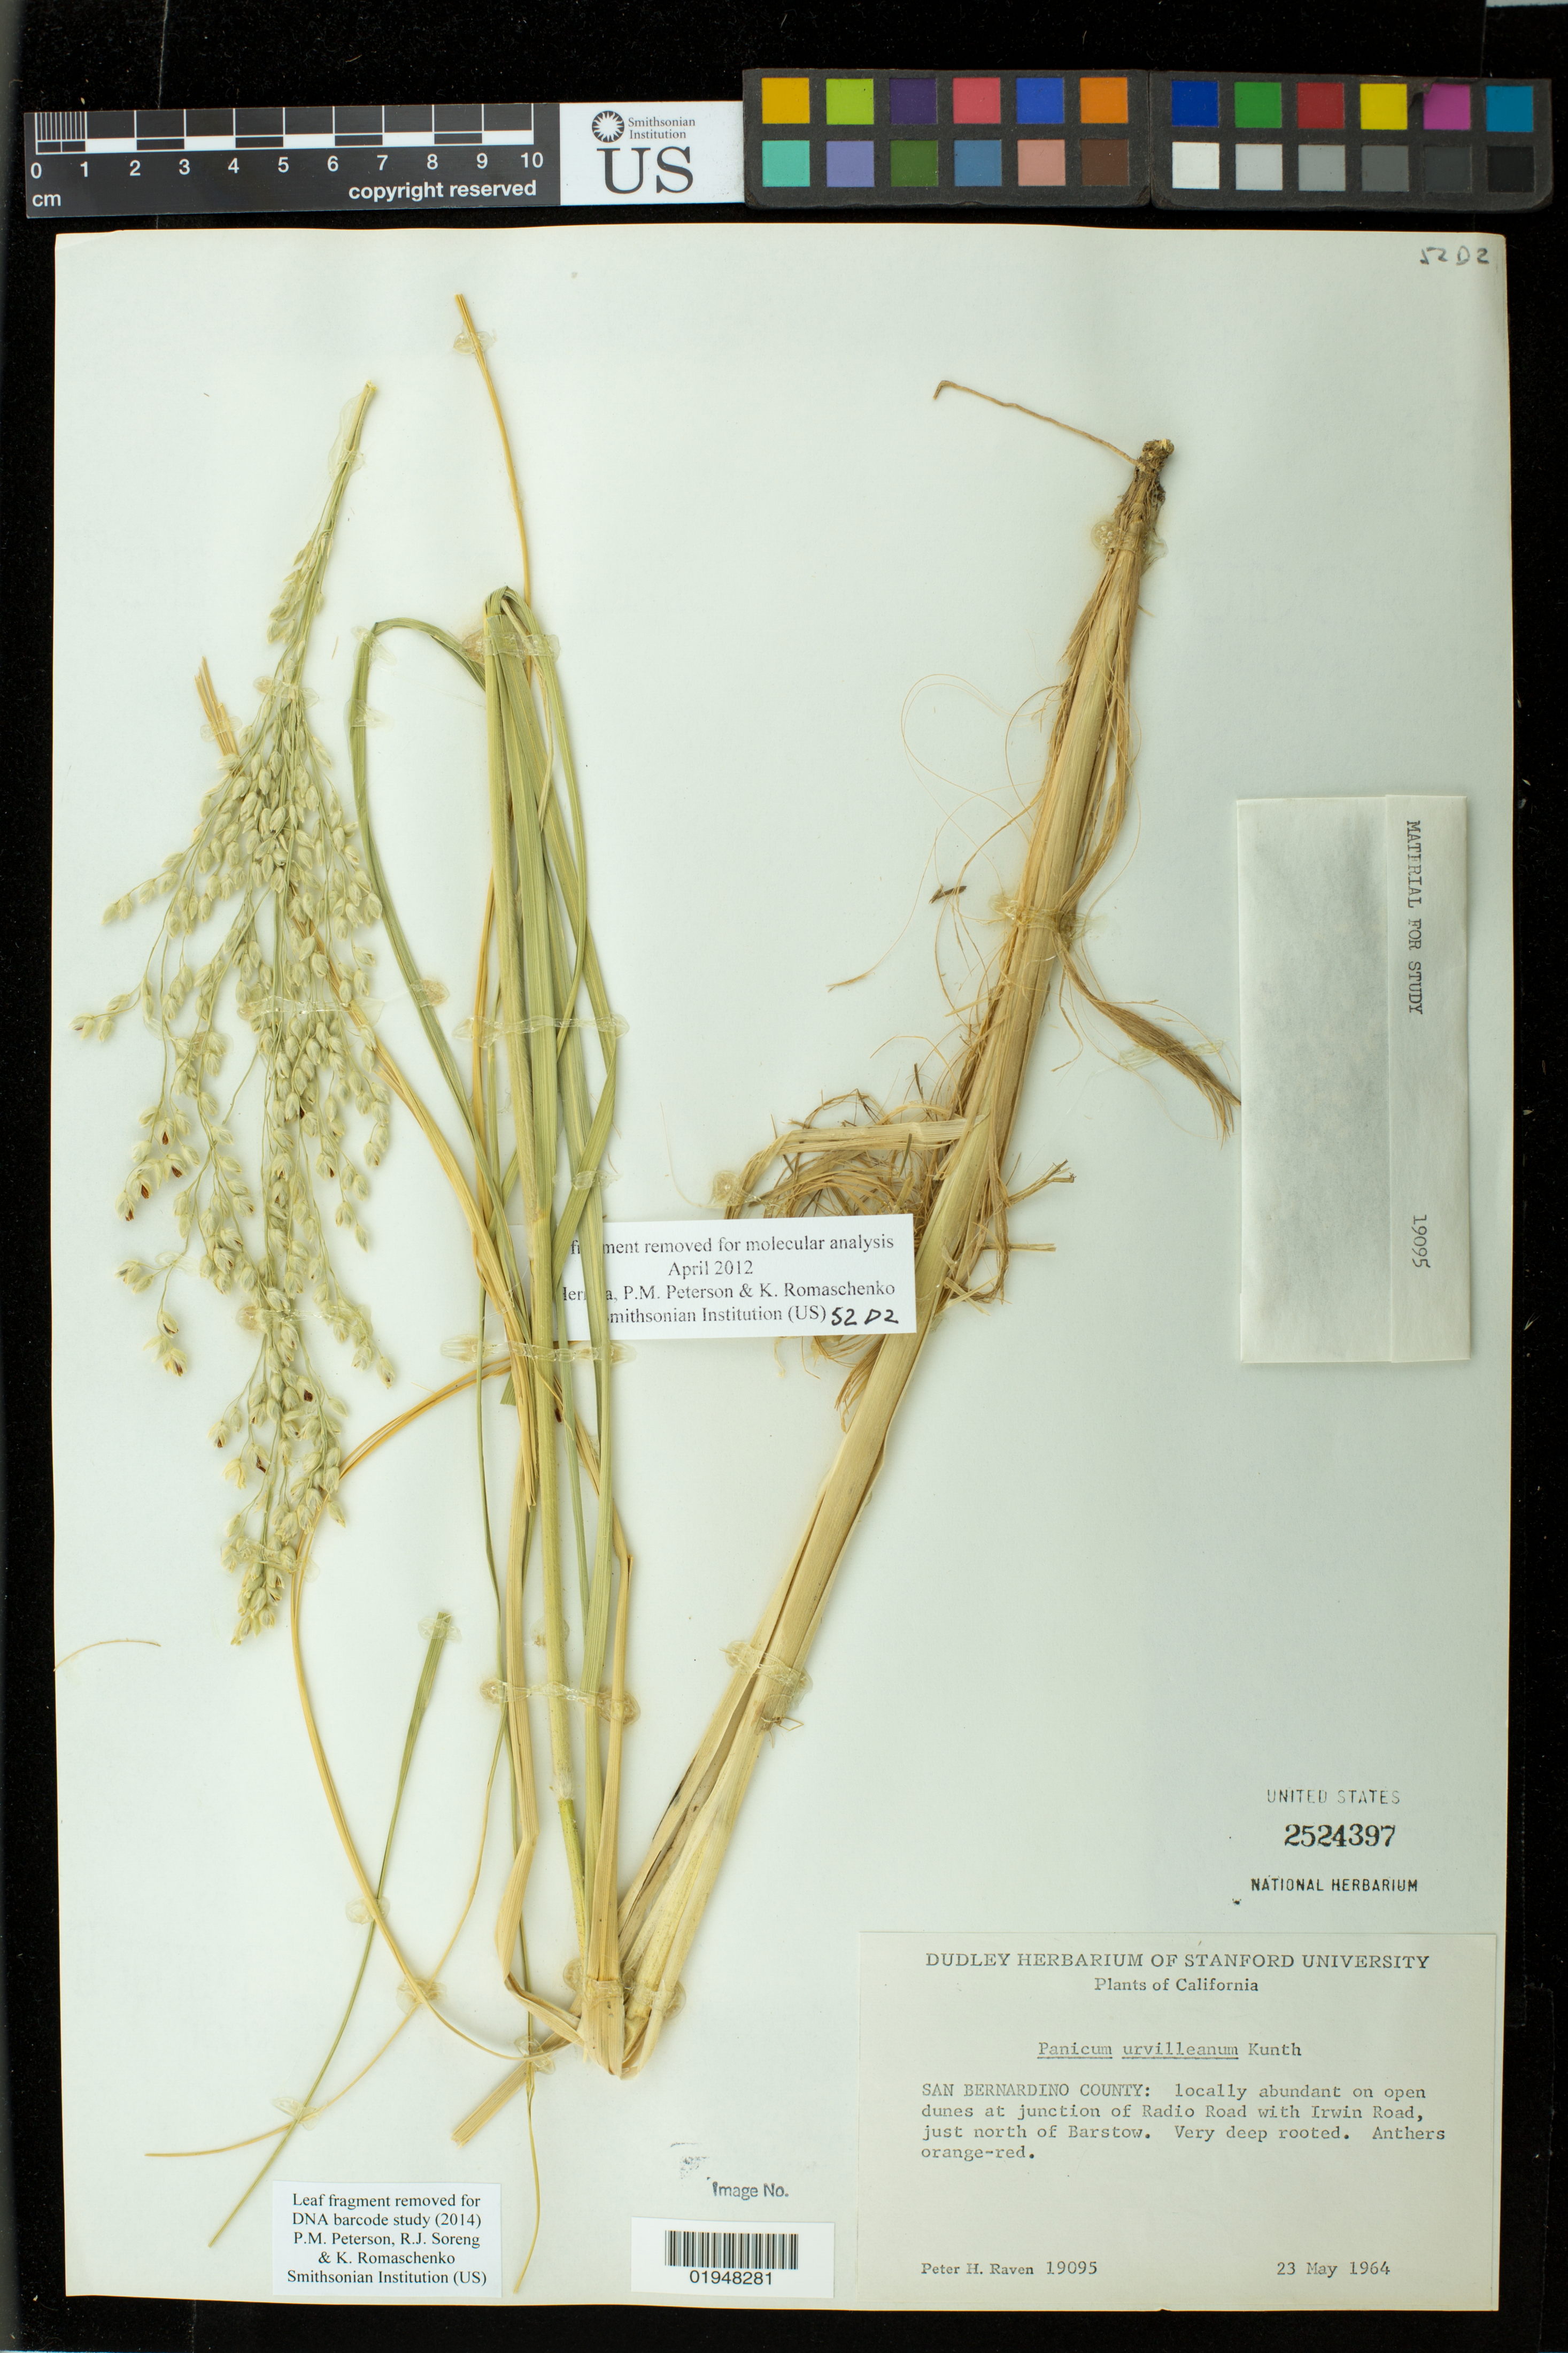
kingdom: Plantae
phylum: Tracheophyta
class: Liliopsida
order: Poales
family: Poaceae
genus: Panicum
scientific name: Panicum urvilleanum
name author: Kunth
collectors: P. Raven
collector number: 19095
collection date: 1964-05-23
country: United States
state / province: California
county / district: San Bernardino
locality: Junction of Radio Road with Irwin Road, just north of Barstow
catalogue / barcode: US 2524397